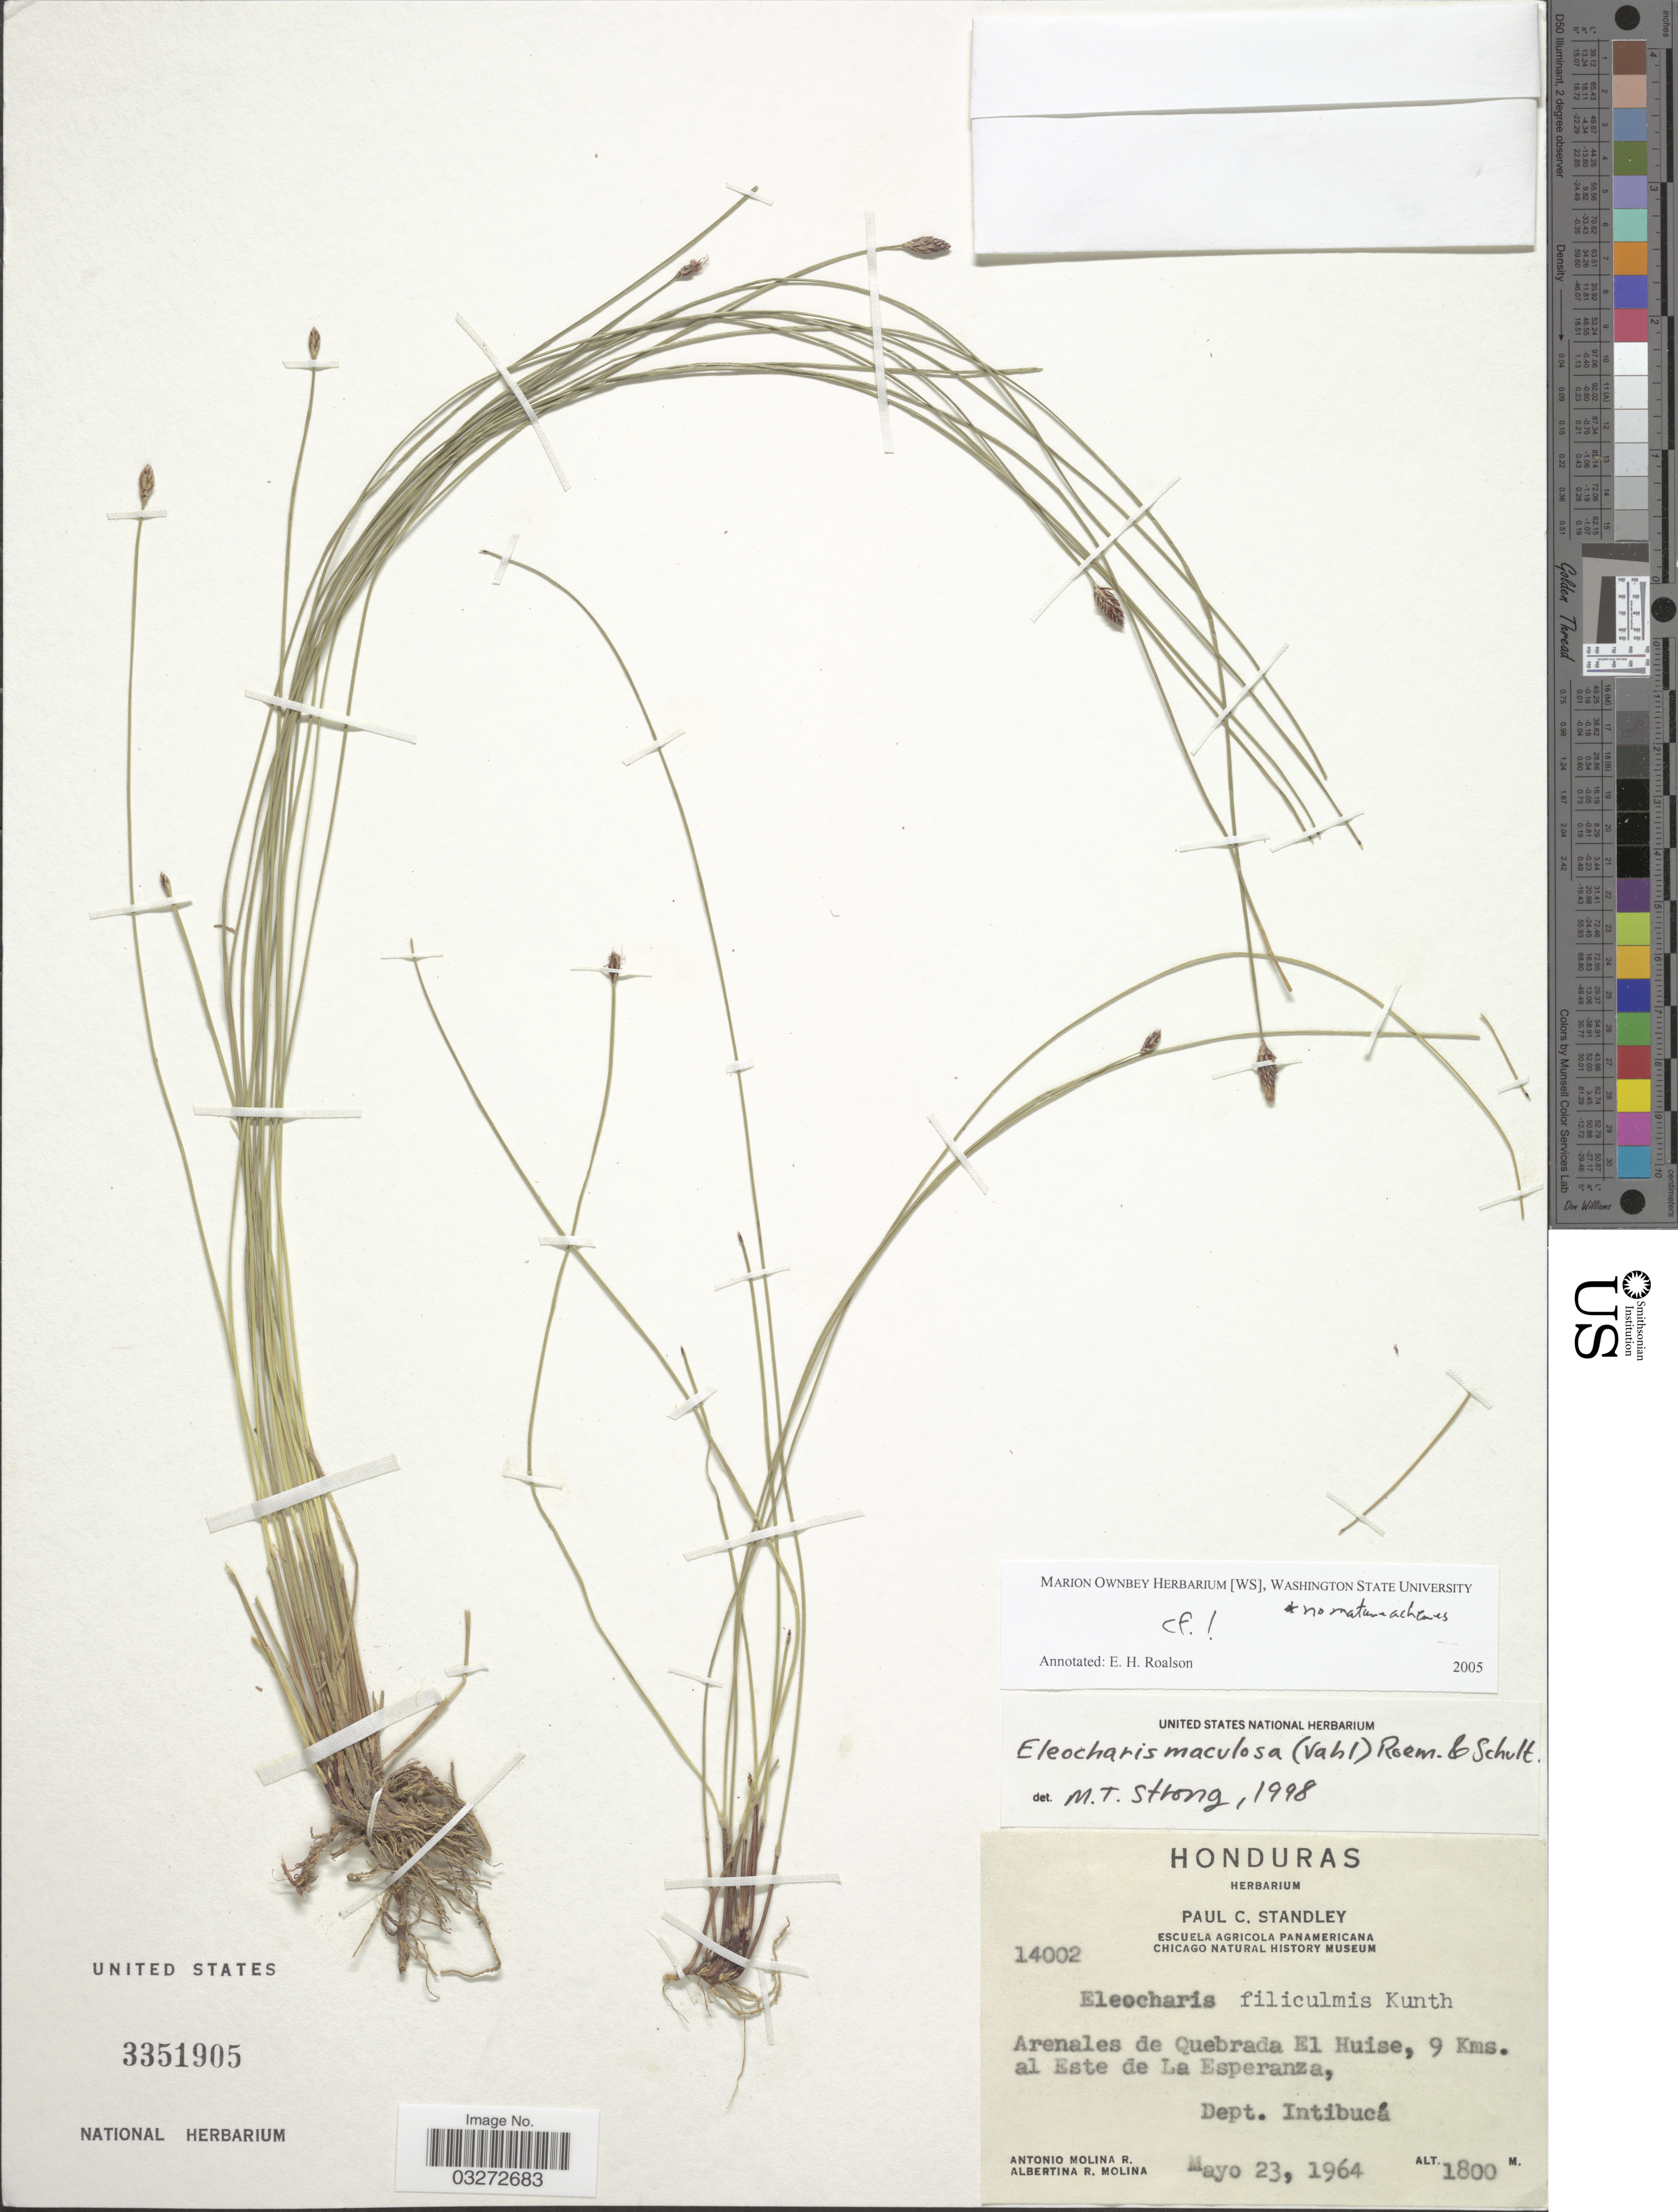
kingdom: Plantae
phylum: Tracheophyta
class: Liliopsida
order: Poales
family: Cyperaceae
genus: Eleocharis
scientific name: Eleocharis maculosa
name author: (Vahl) Roem. & Schult.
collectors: A. Molina R. & A. R. Molina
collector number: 14002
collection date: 1964-05-23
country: Honduras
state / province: Intibuca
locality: Arenales de Quebrada El Huise, 9 Kms. al Este de La Esperanza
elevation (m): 1800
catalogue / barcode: US 3351905